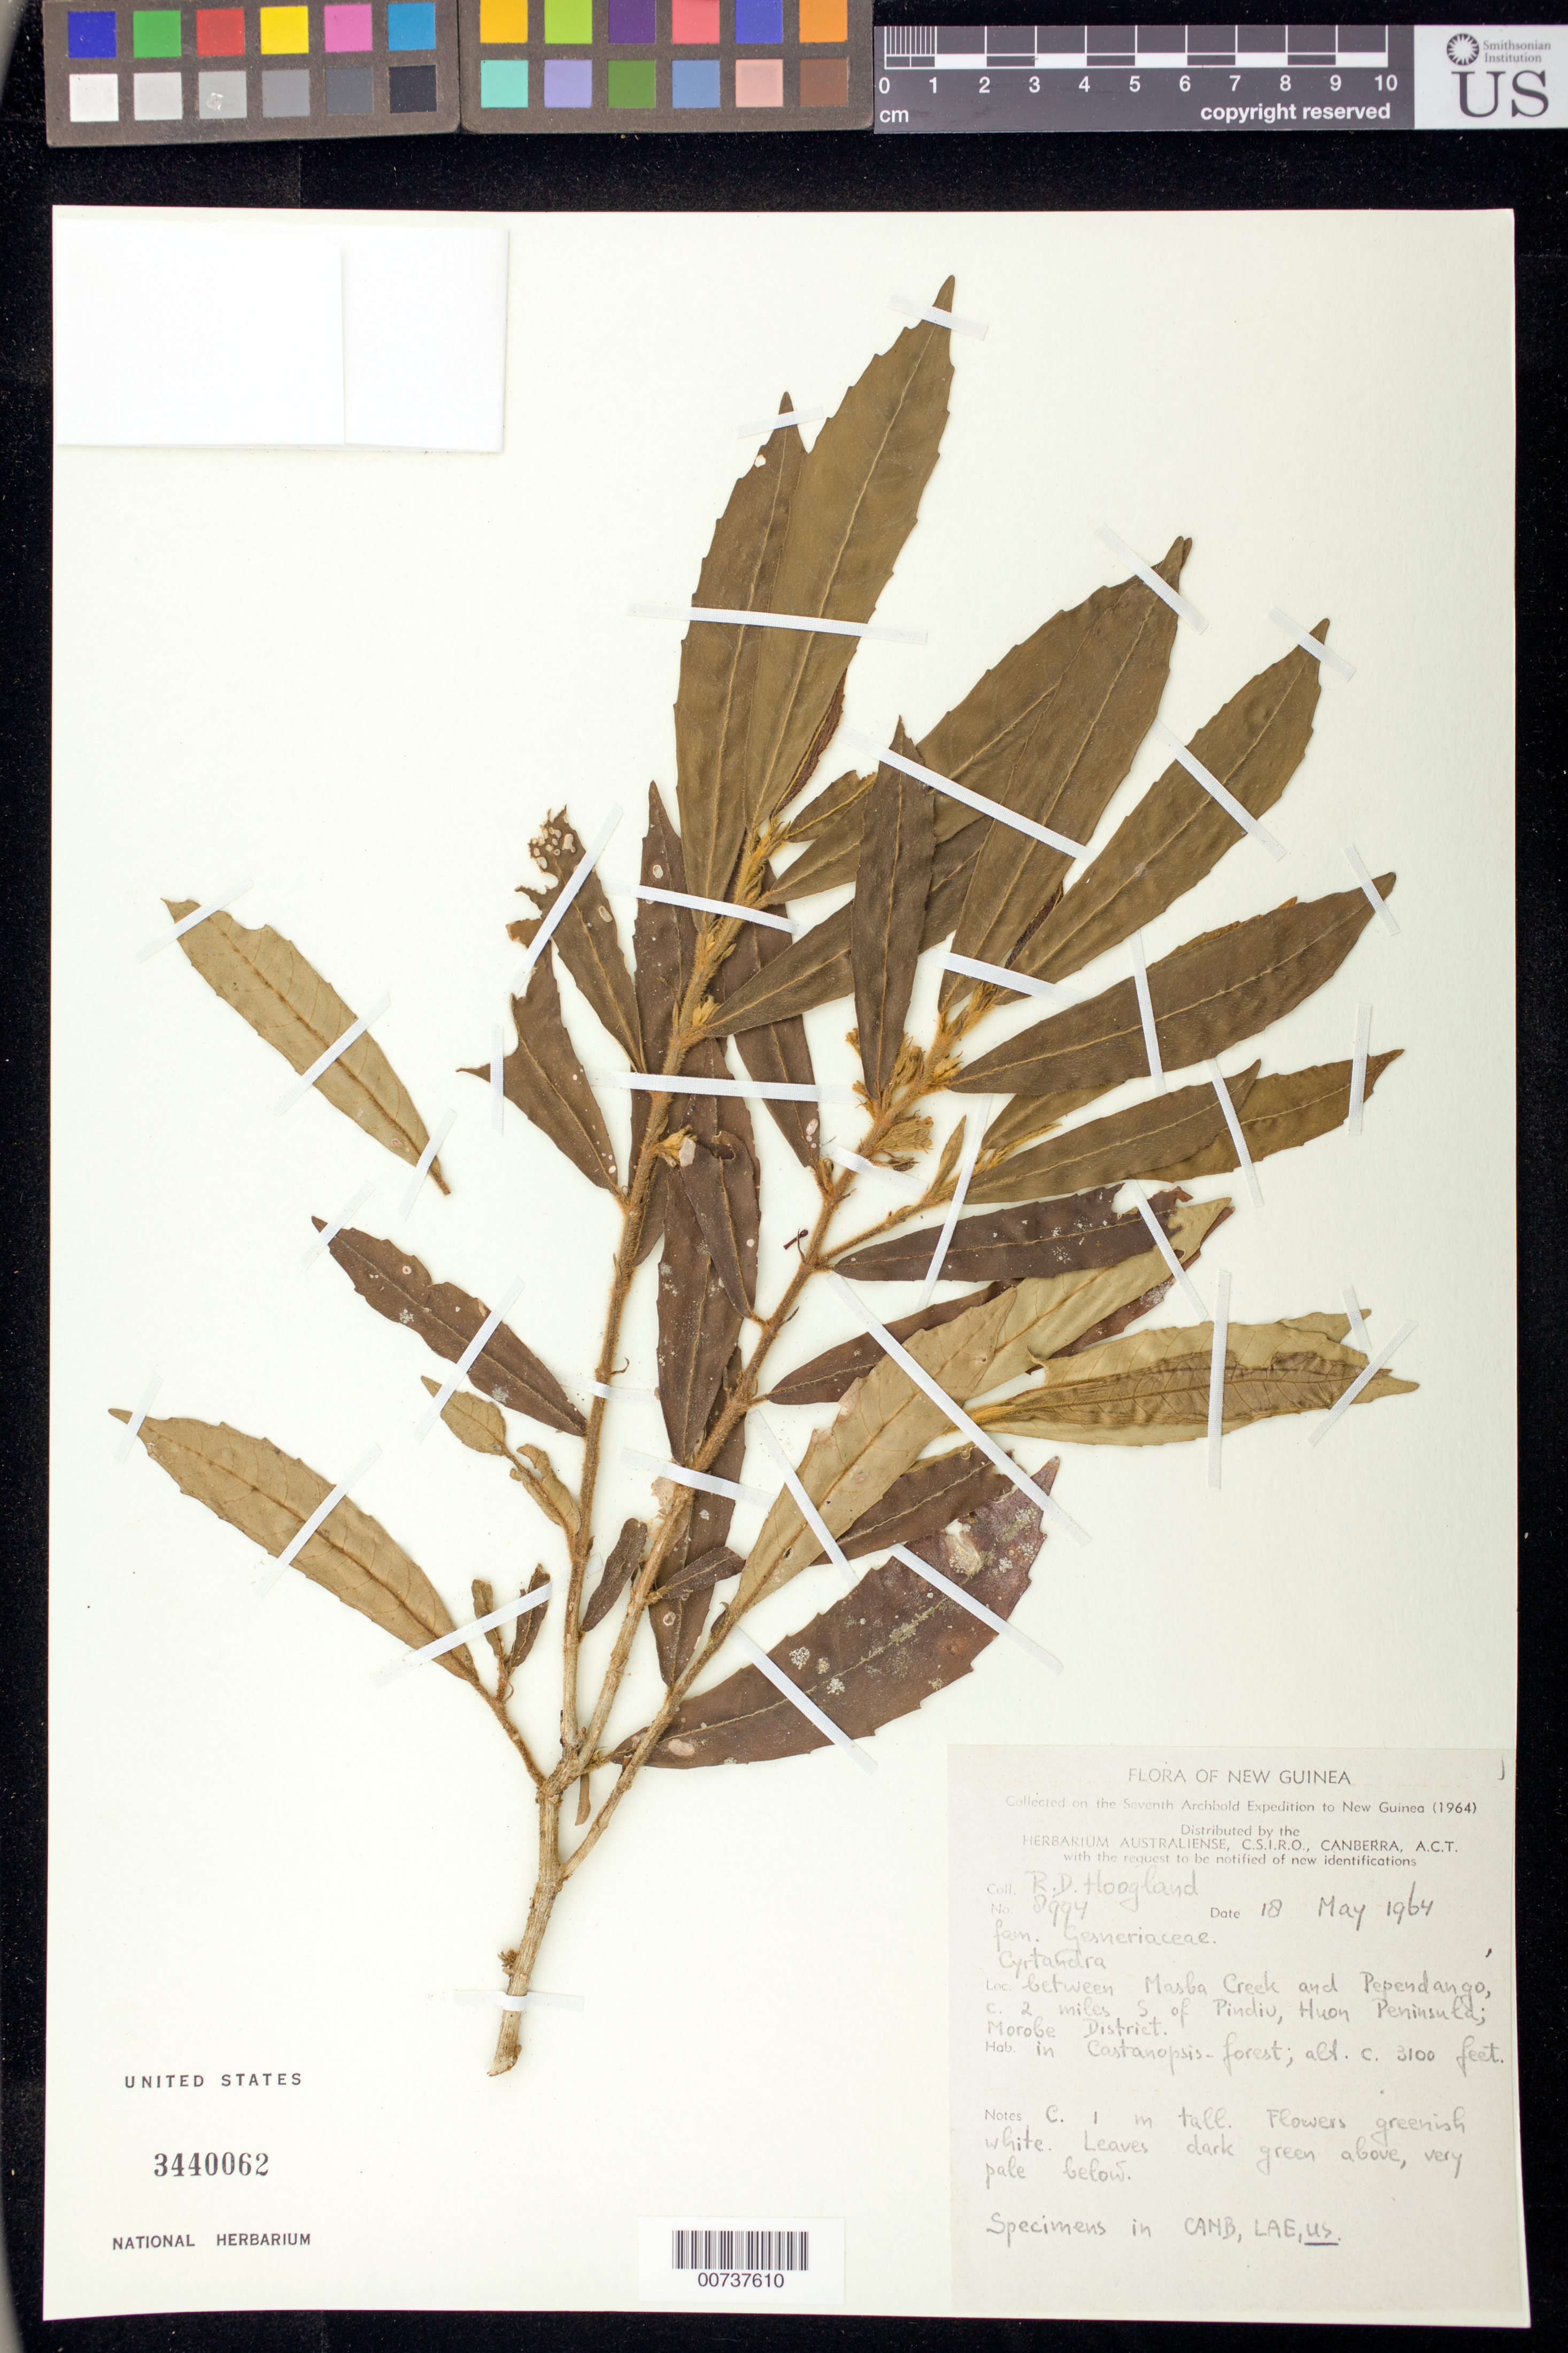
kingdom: Plantae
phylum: Tracheophyta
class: Magnoliopsida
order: Lamiales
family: Gesneriaceae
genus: Cyrtandra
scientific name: Cyrtandra sp.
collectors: R. D. Hoogland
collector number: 8994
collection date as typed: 18 May 1964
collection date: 1964-05-18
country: Papua New Guinea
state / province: Morobe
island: New Guinea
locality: Morobe District; between Masba Creek and Pependango, c. 2 miles S of Pindiu, Huon Peninsula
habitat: In Castanopsis-forest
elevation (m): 945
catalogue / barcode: US 3440062